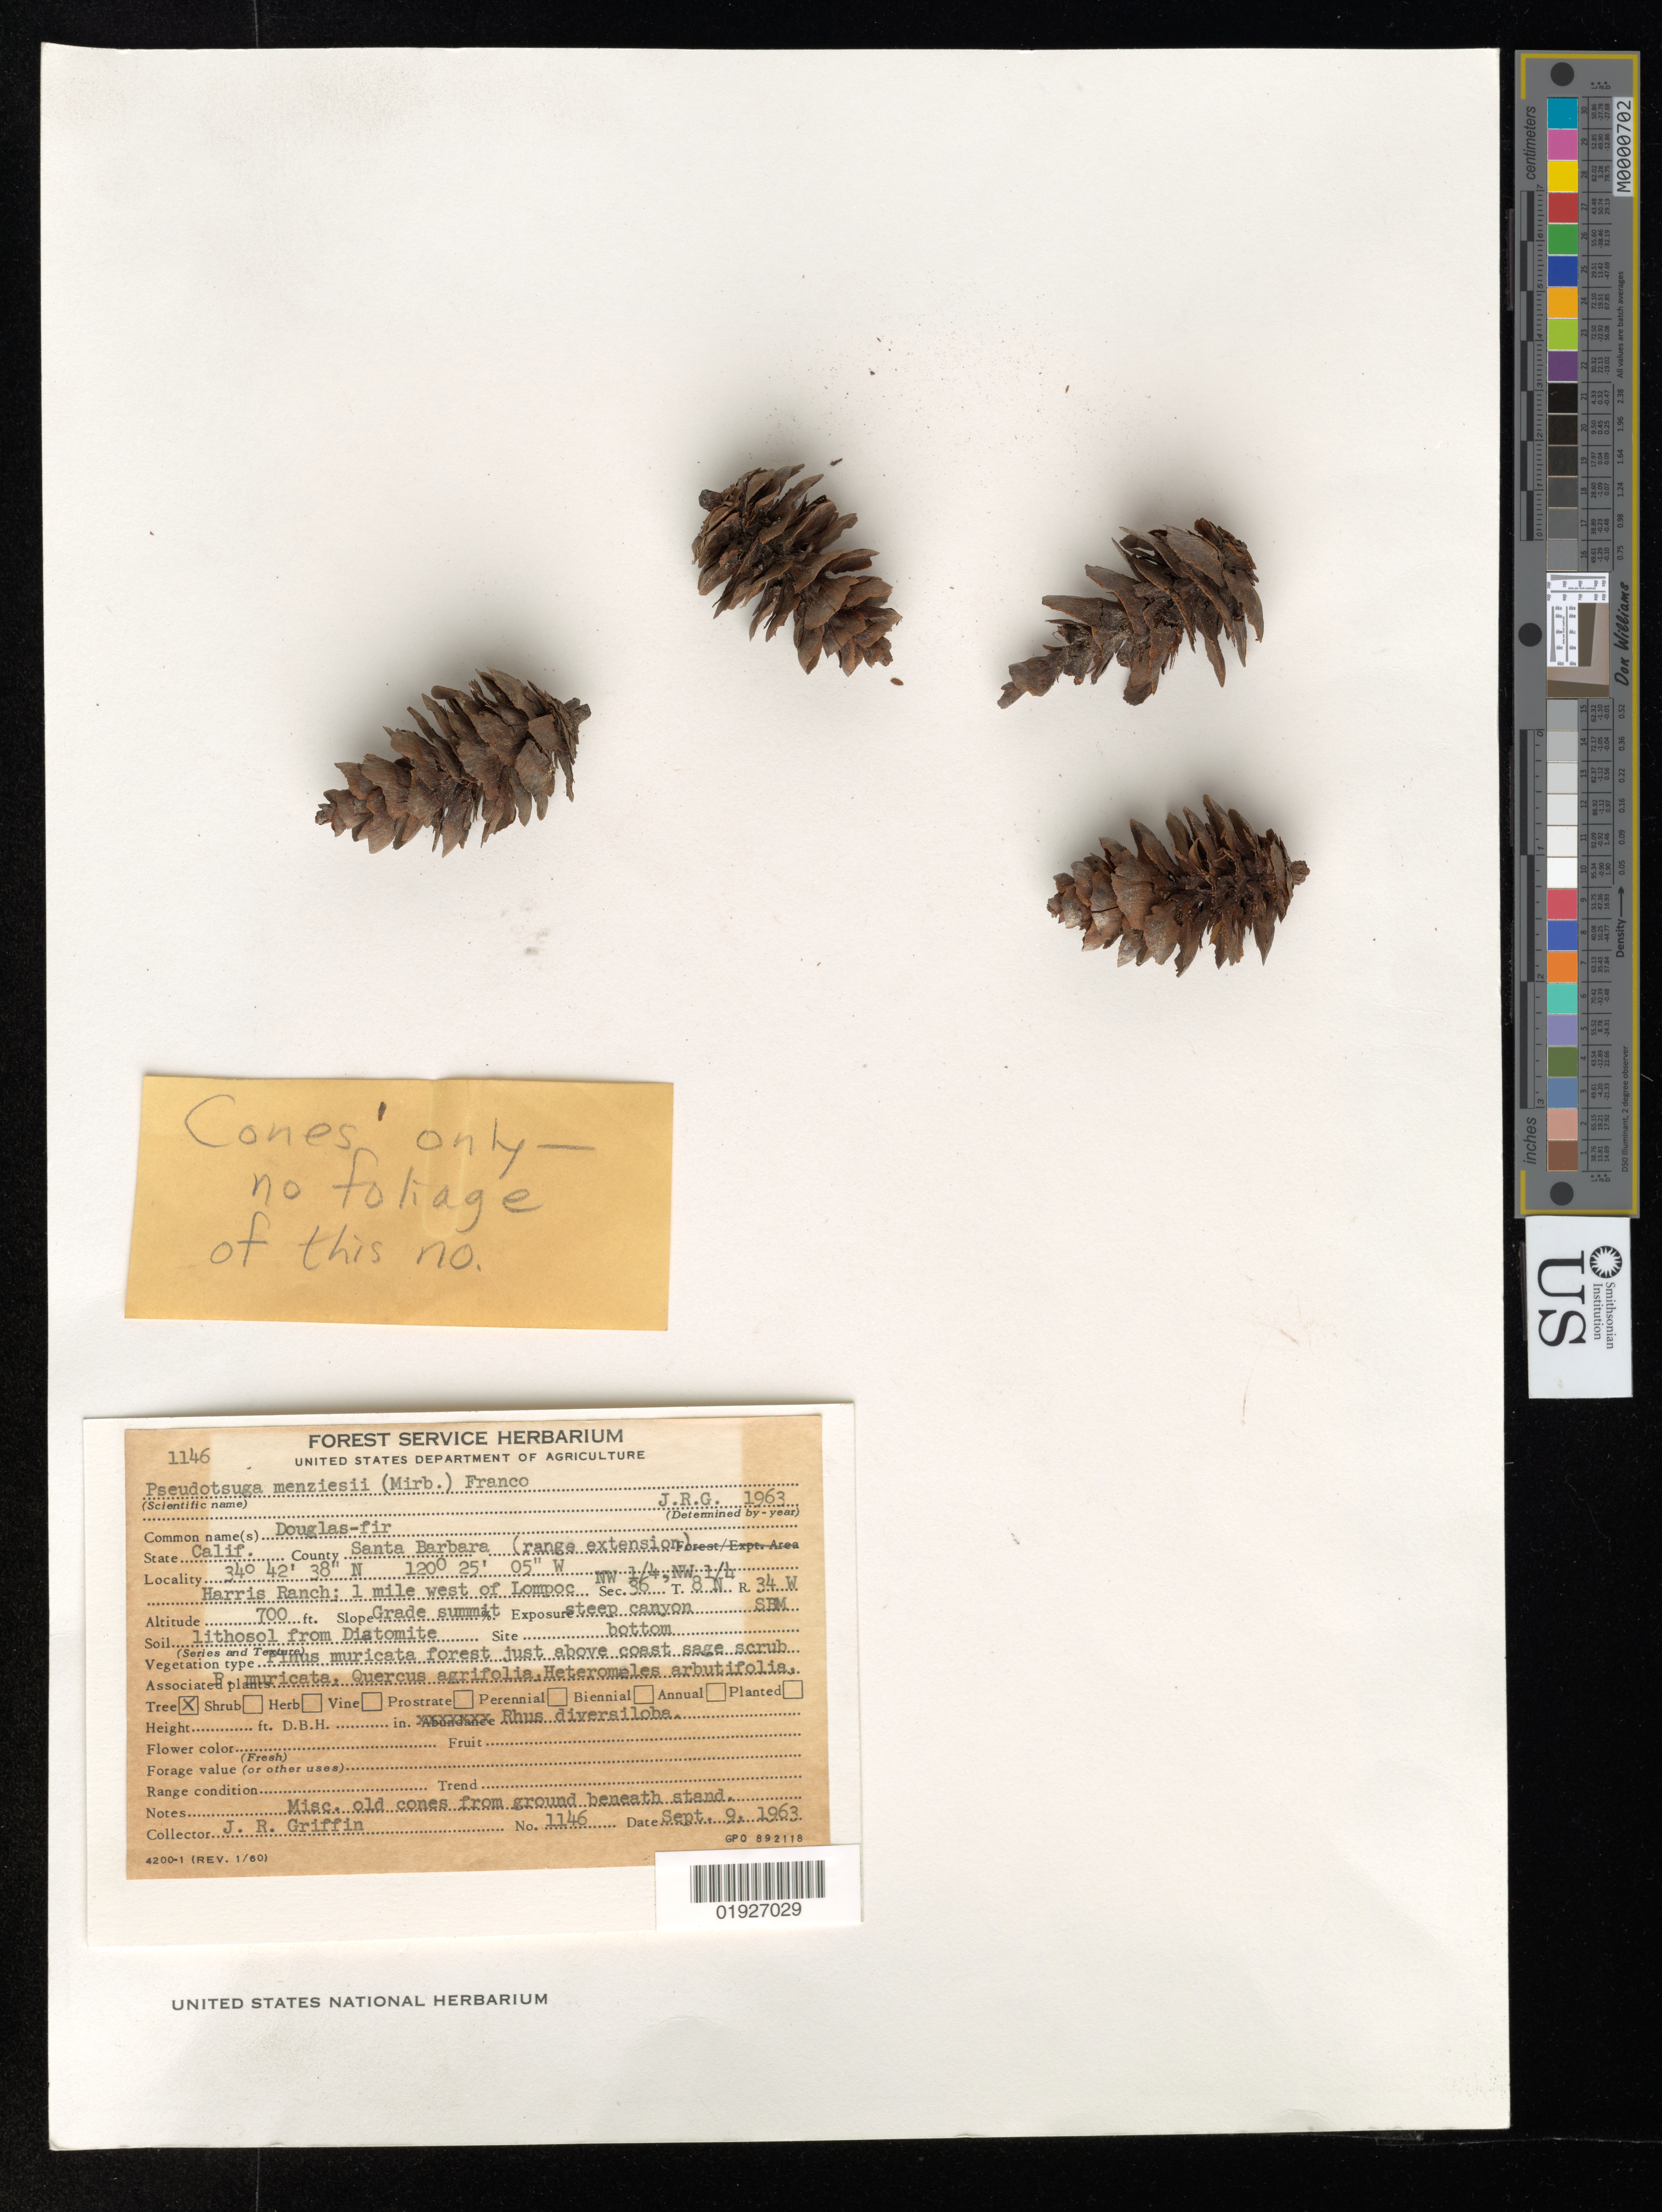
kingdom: Plantae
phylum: Tracheophyta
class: Pinopsida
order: Pinales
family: Pinaceae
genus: Pseudotsuga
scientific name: Pseudotsuga macrocarpa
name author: (Vasey) Mayr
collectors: J. Griffin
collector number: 1146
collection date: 1963-09-09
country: United States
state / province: California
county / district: Santa Barbara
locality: Santa Barbara. Harris Ranch; 1 mile west of Lompoc.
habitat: steep canyon, forest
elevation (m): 213